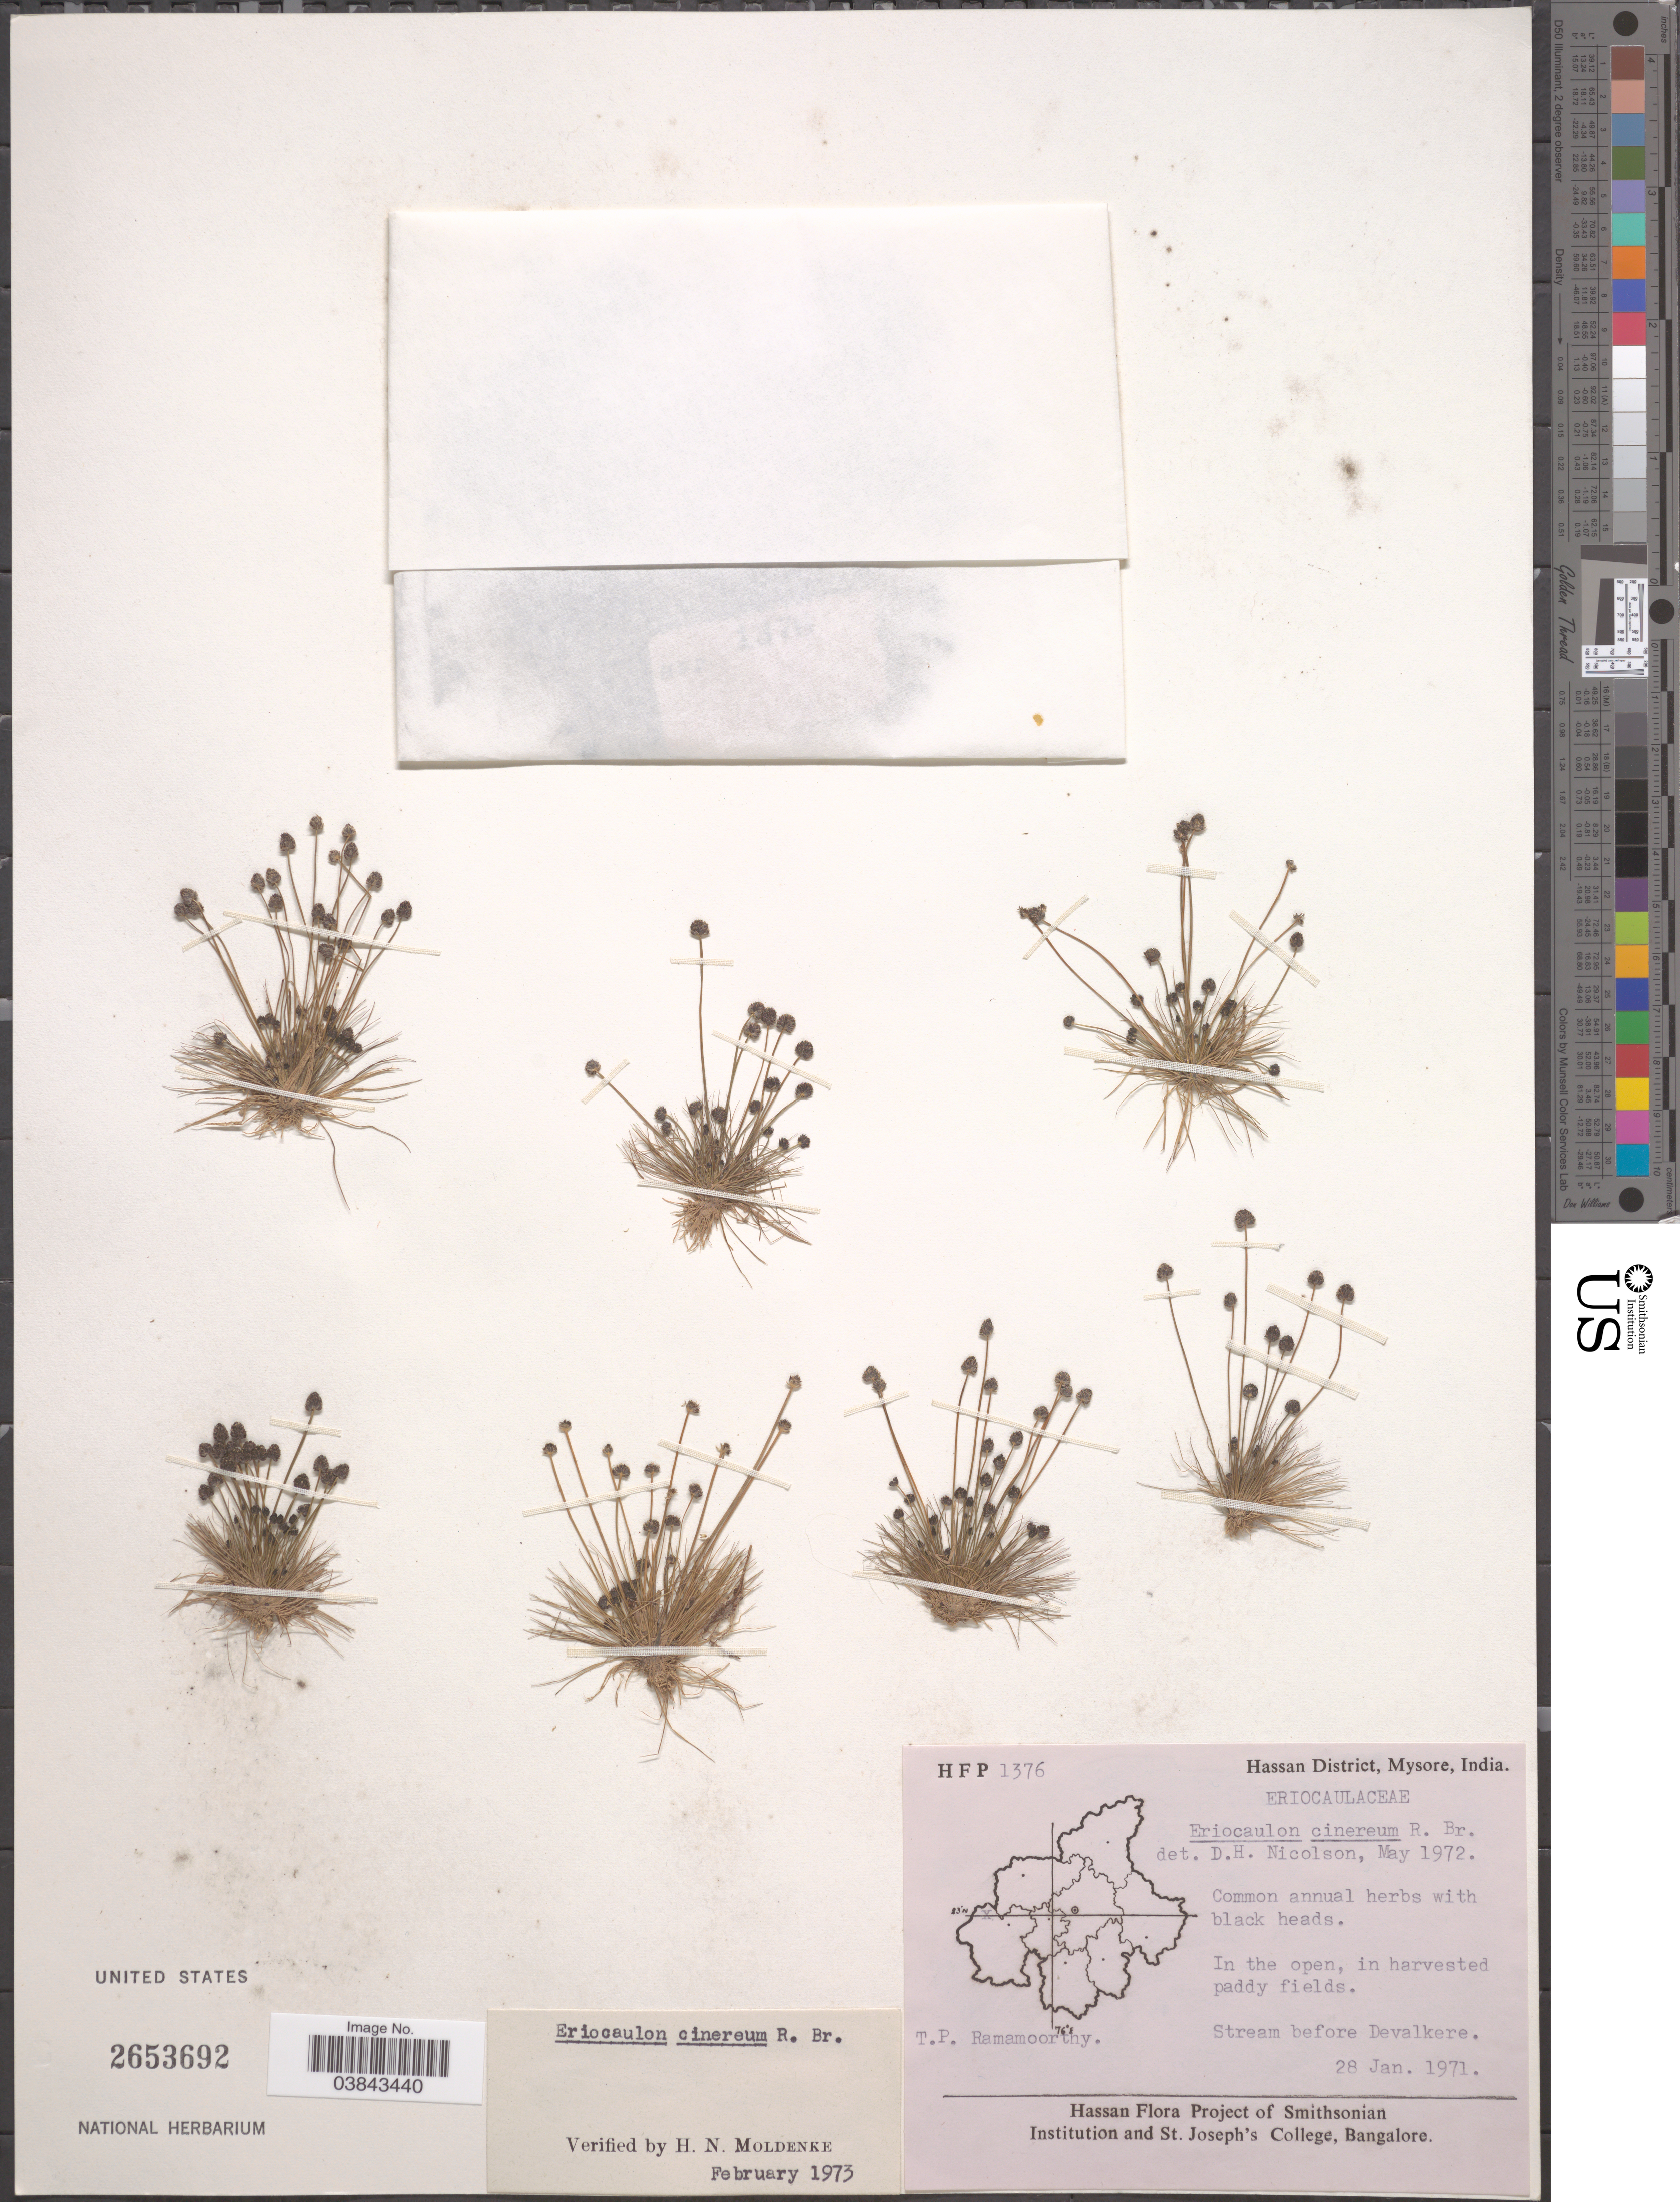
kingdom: Plantae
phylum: Tracheophyta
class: Liliopsida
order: Poales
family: Eriocaulaceae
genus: Eriocaulon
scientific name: Eriocaulon cinereum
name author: R. Br.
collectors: T. P. Ramamoorthy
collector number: HFP 1376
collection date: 1971-01-28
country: India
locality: Hassan District, Mysore. Stream before Devalkere.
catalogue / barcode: US 2653692